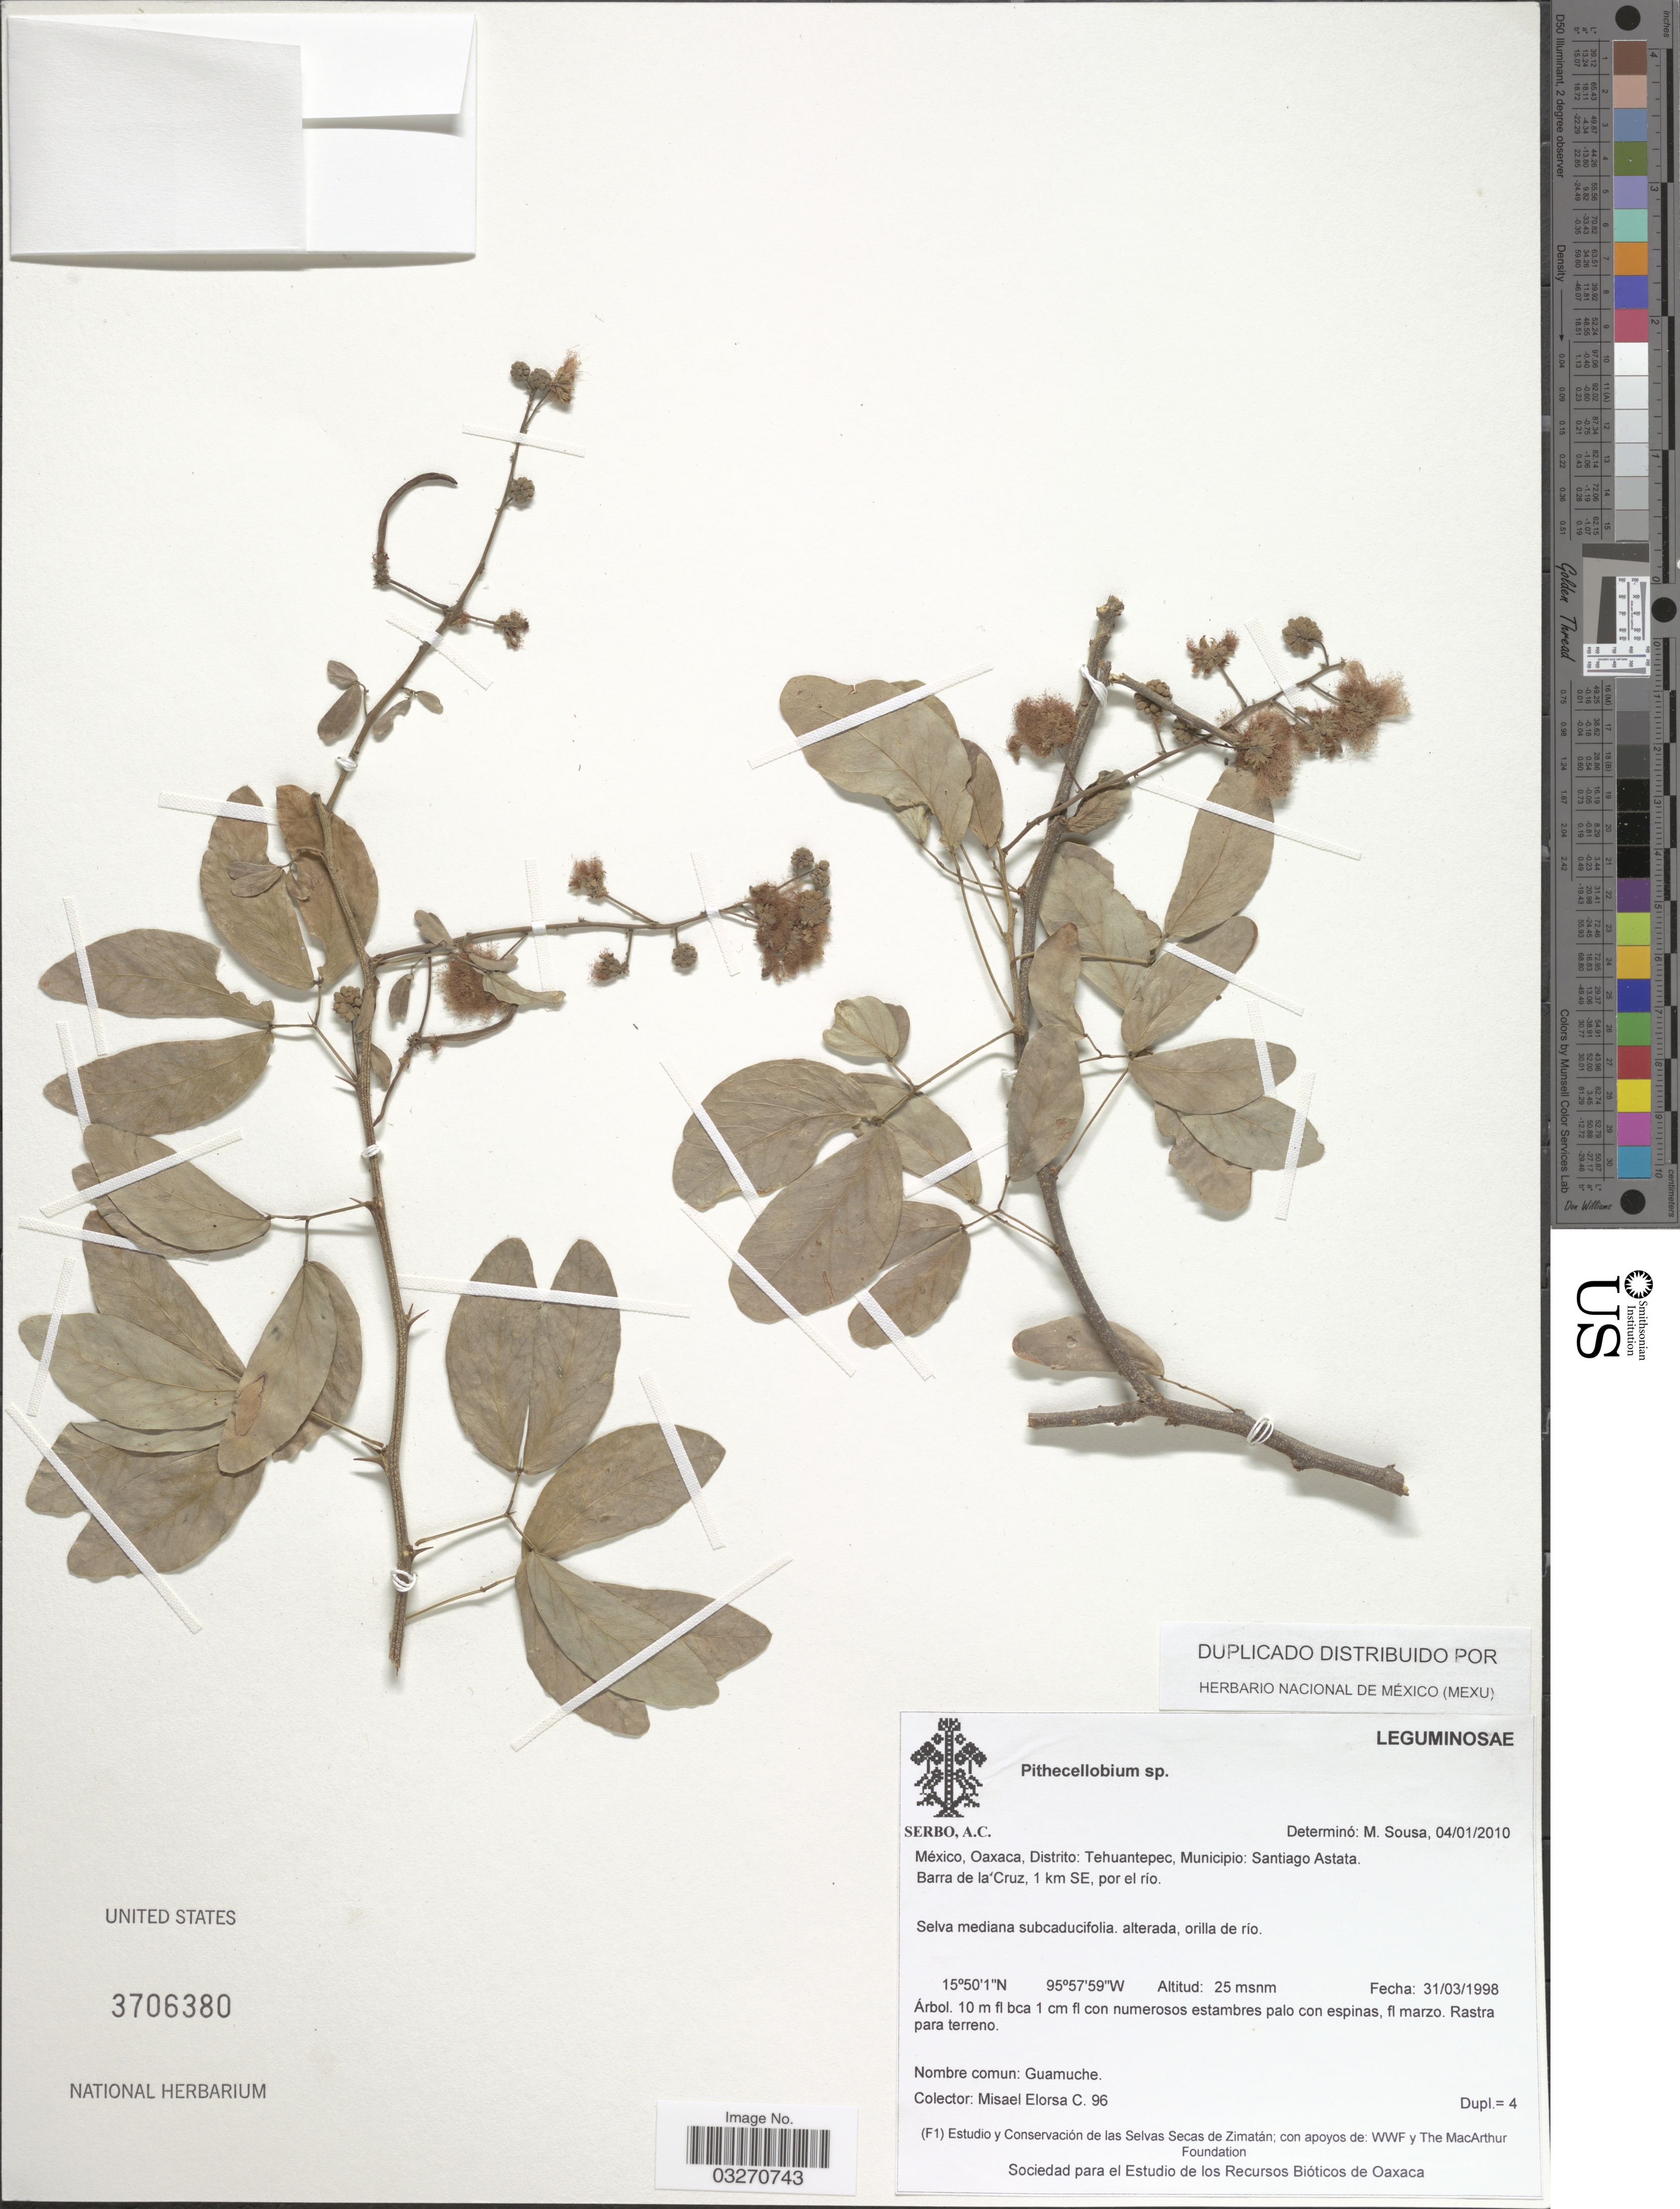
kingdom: Plantae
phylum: Tracheophyta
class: Magnoliopsida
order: Fabales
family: Fabaceae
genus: Pithecellobium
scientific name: Pithecellobium sp.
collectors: M. Elorsa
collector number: C96?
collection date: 1998-03-31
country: Mexico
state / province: Oaxaca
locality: Distrito: Tehuantepec, Municipio: Santiago Astata. Barra de la Cruz, 1 km SE, por el río.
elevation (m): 25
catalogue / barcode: US 3706380